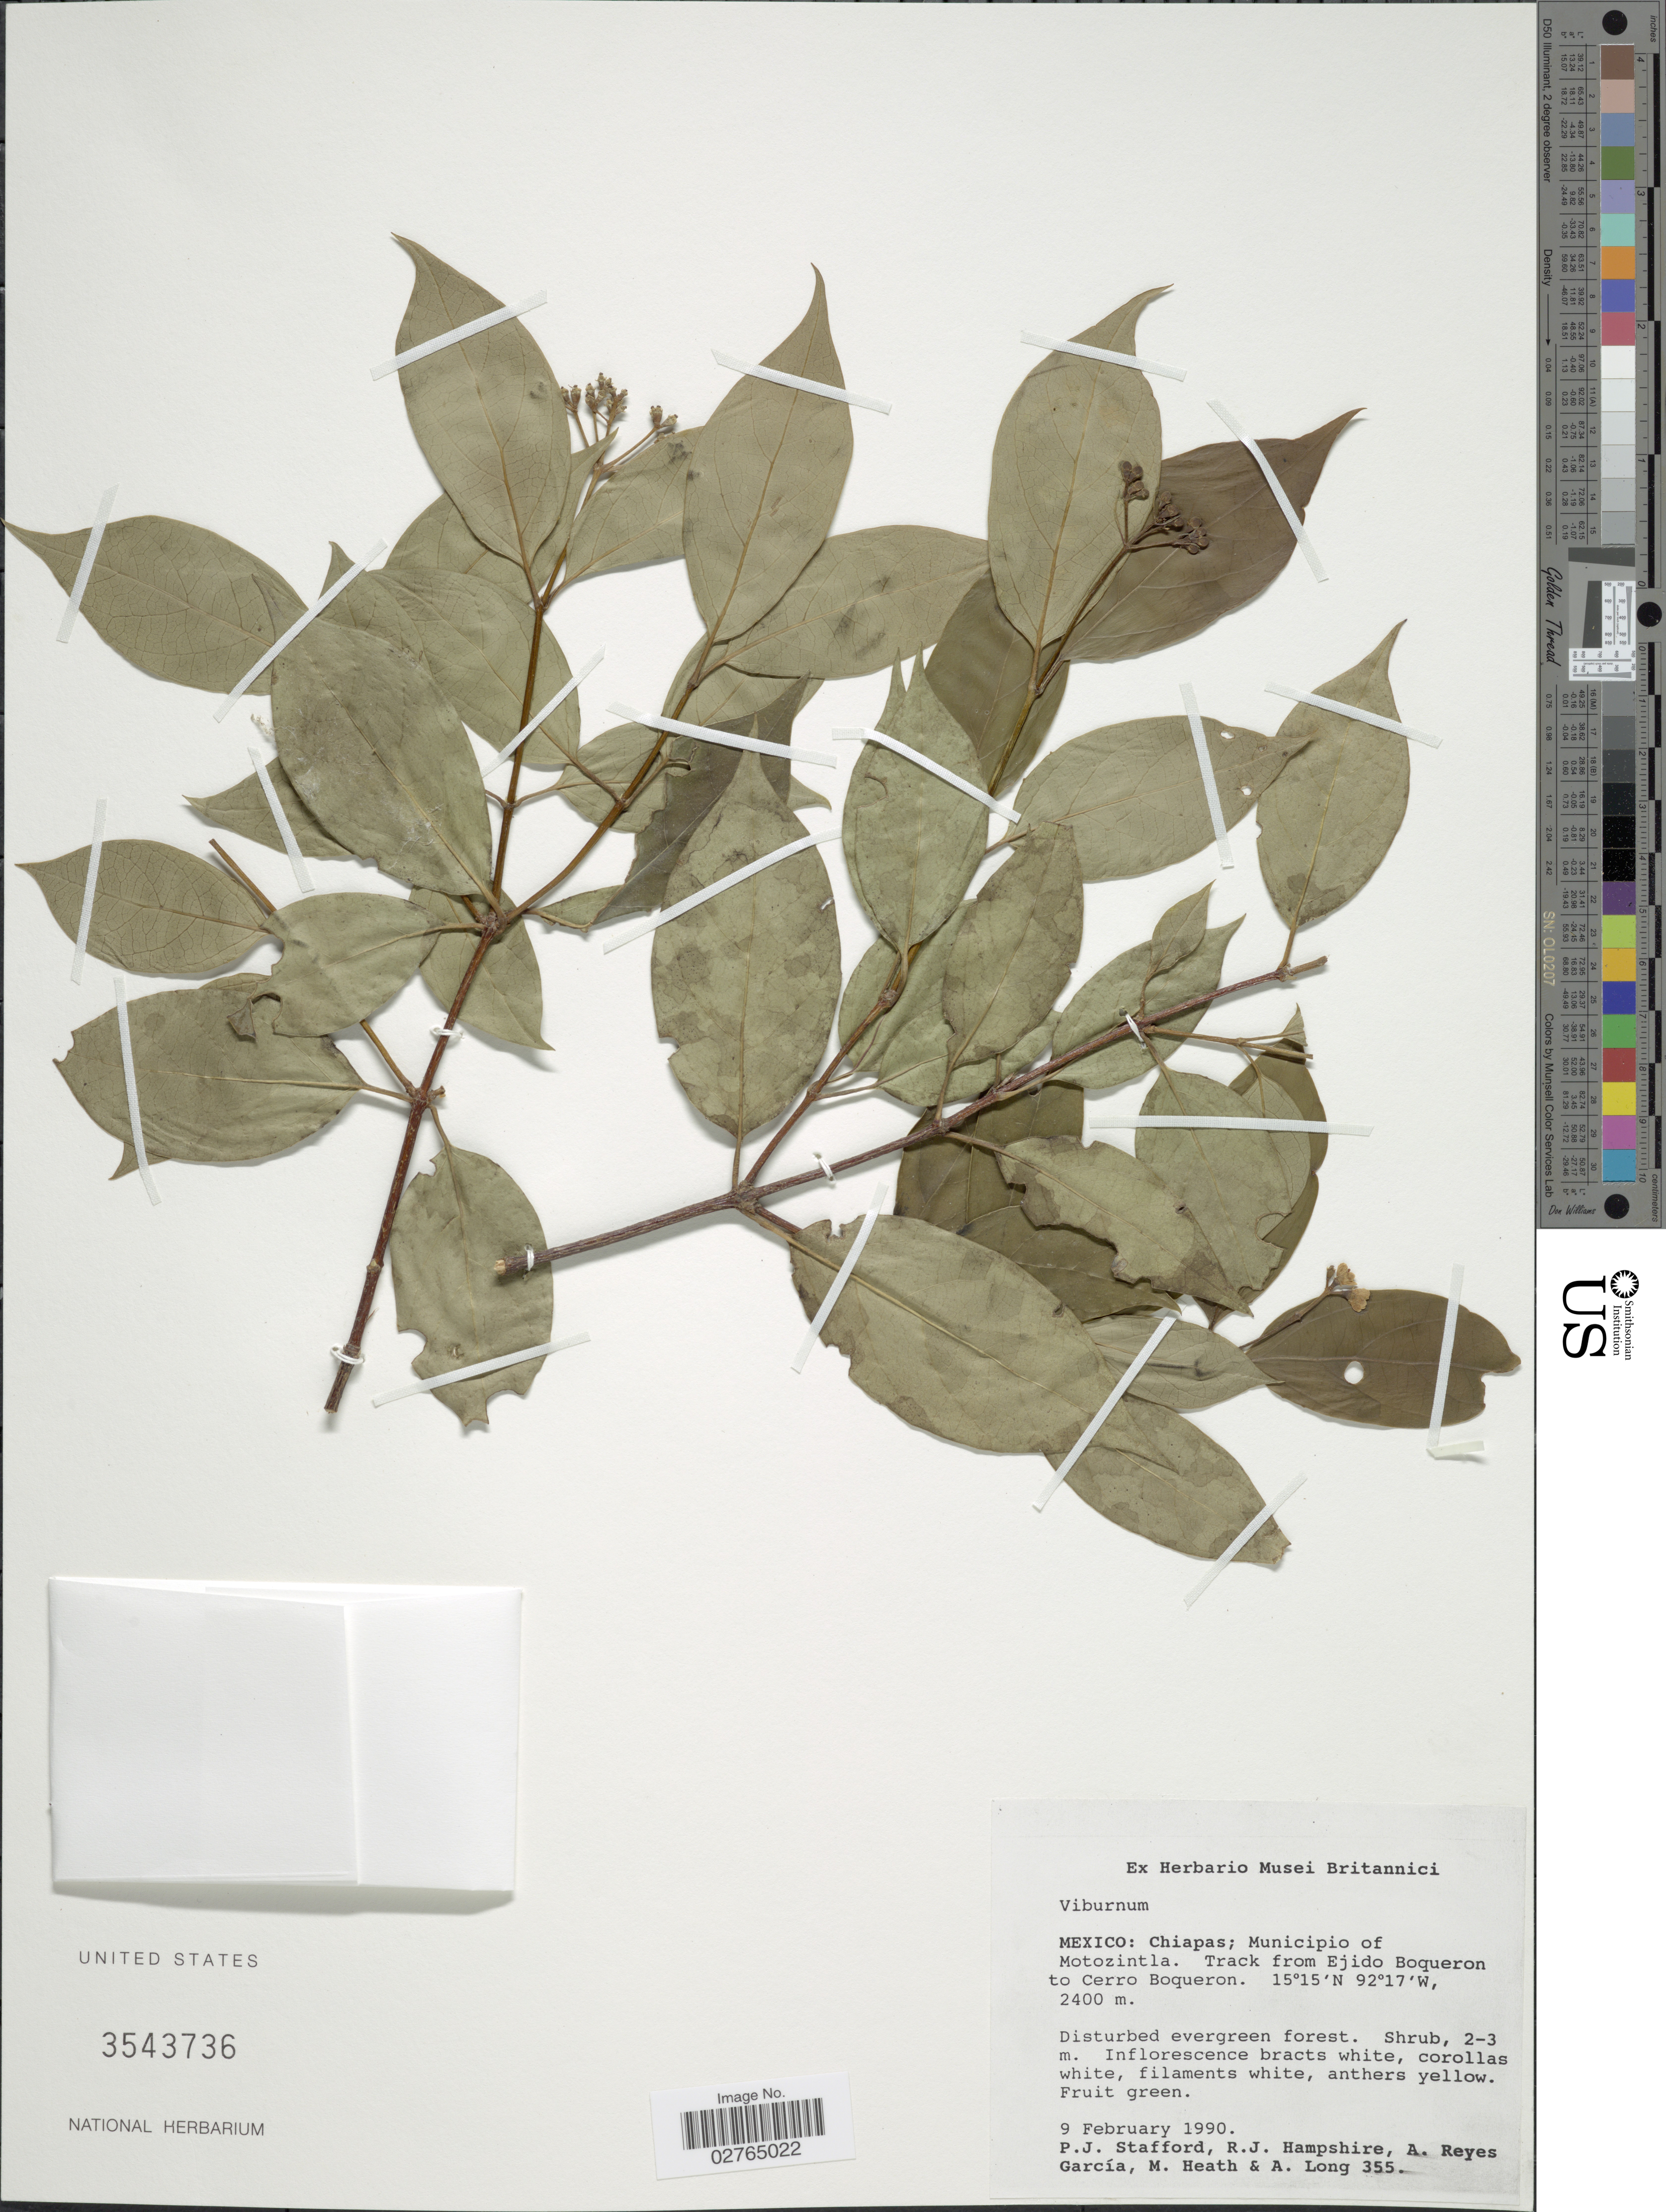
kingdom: Plantae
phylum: Tracheophyta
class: Magnoliopsida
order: Dipsacales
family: Viburnaceae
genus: Viburnum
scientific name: Viburnum sp.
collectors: P. Stafford, R. Hampshire, A. R. García, M. Heath & A. Long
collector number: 355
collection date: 1990-02-09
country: Mexico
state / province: Chiapas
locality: Municipio of Motozintla. Track from Ejido Boqueron to Cerro Boqueron.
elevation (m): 2400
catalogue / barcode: US 3543736